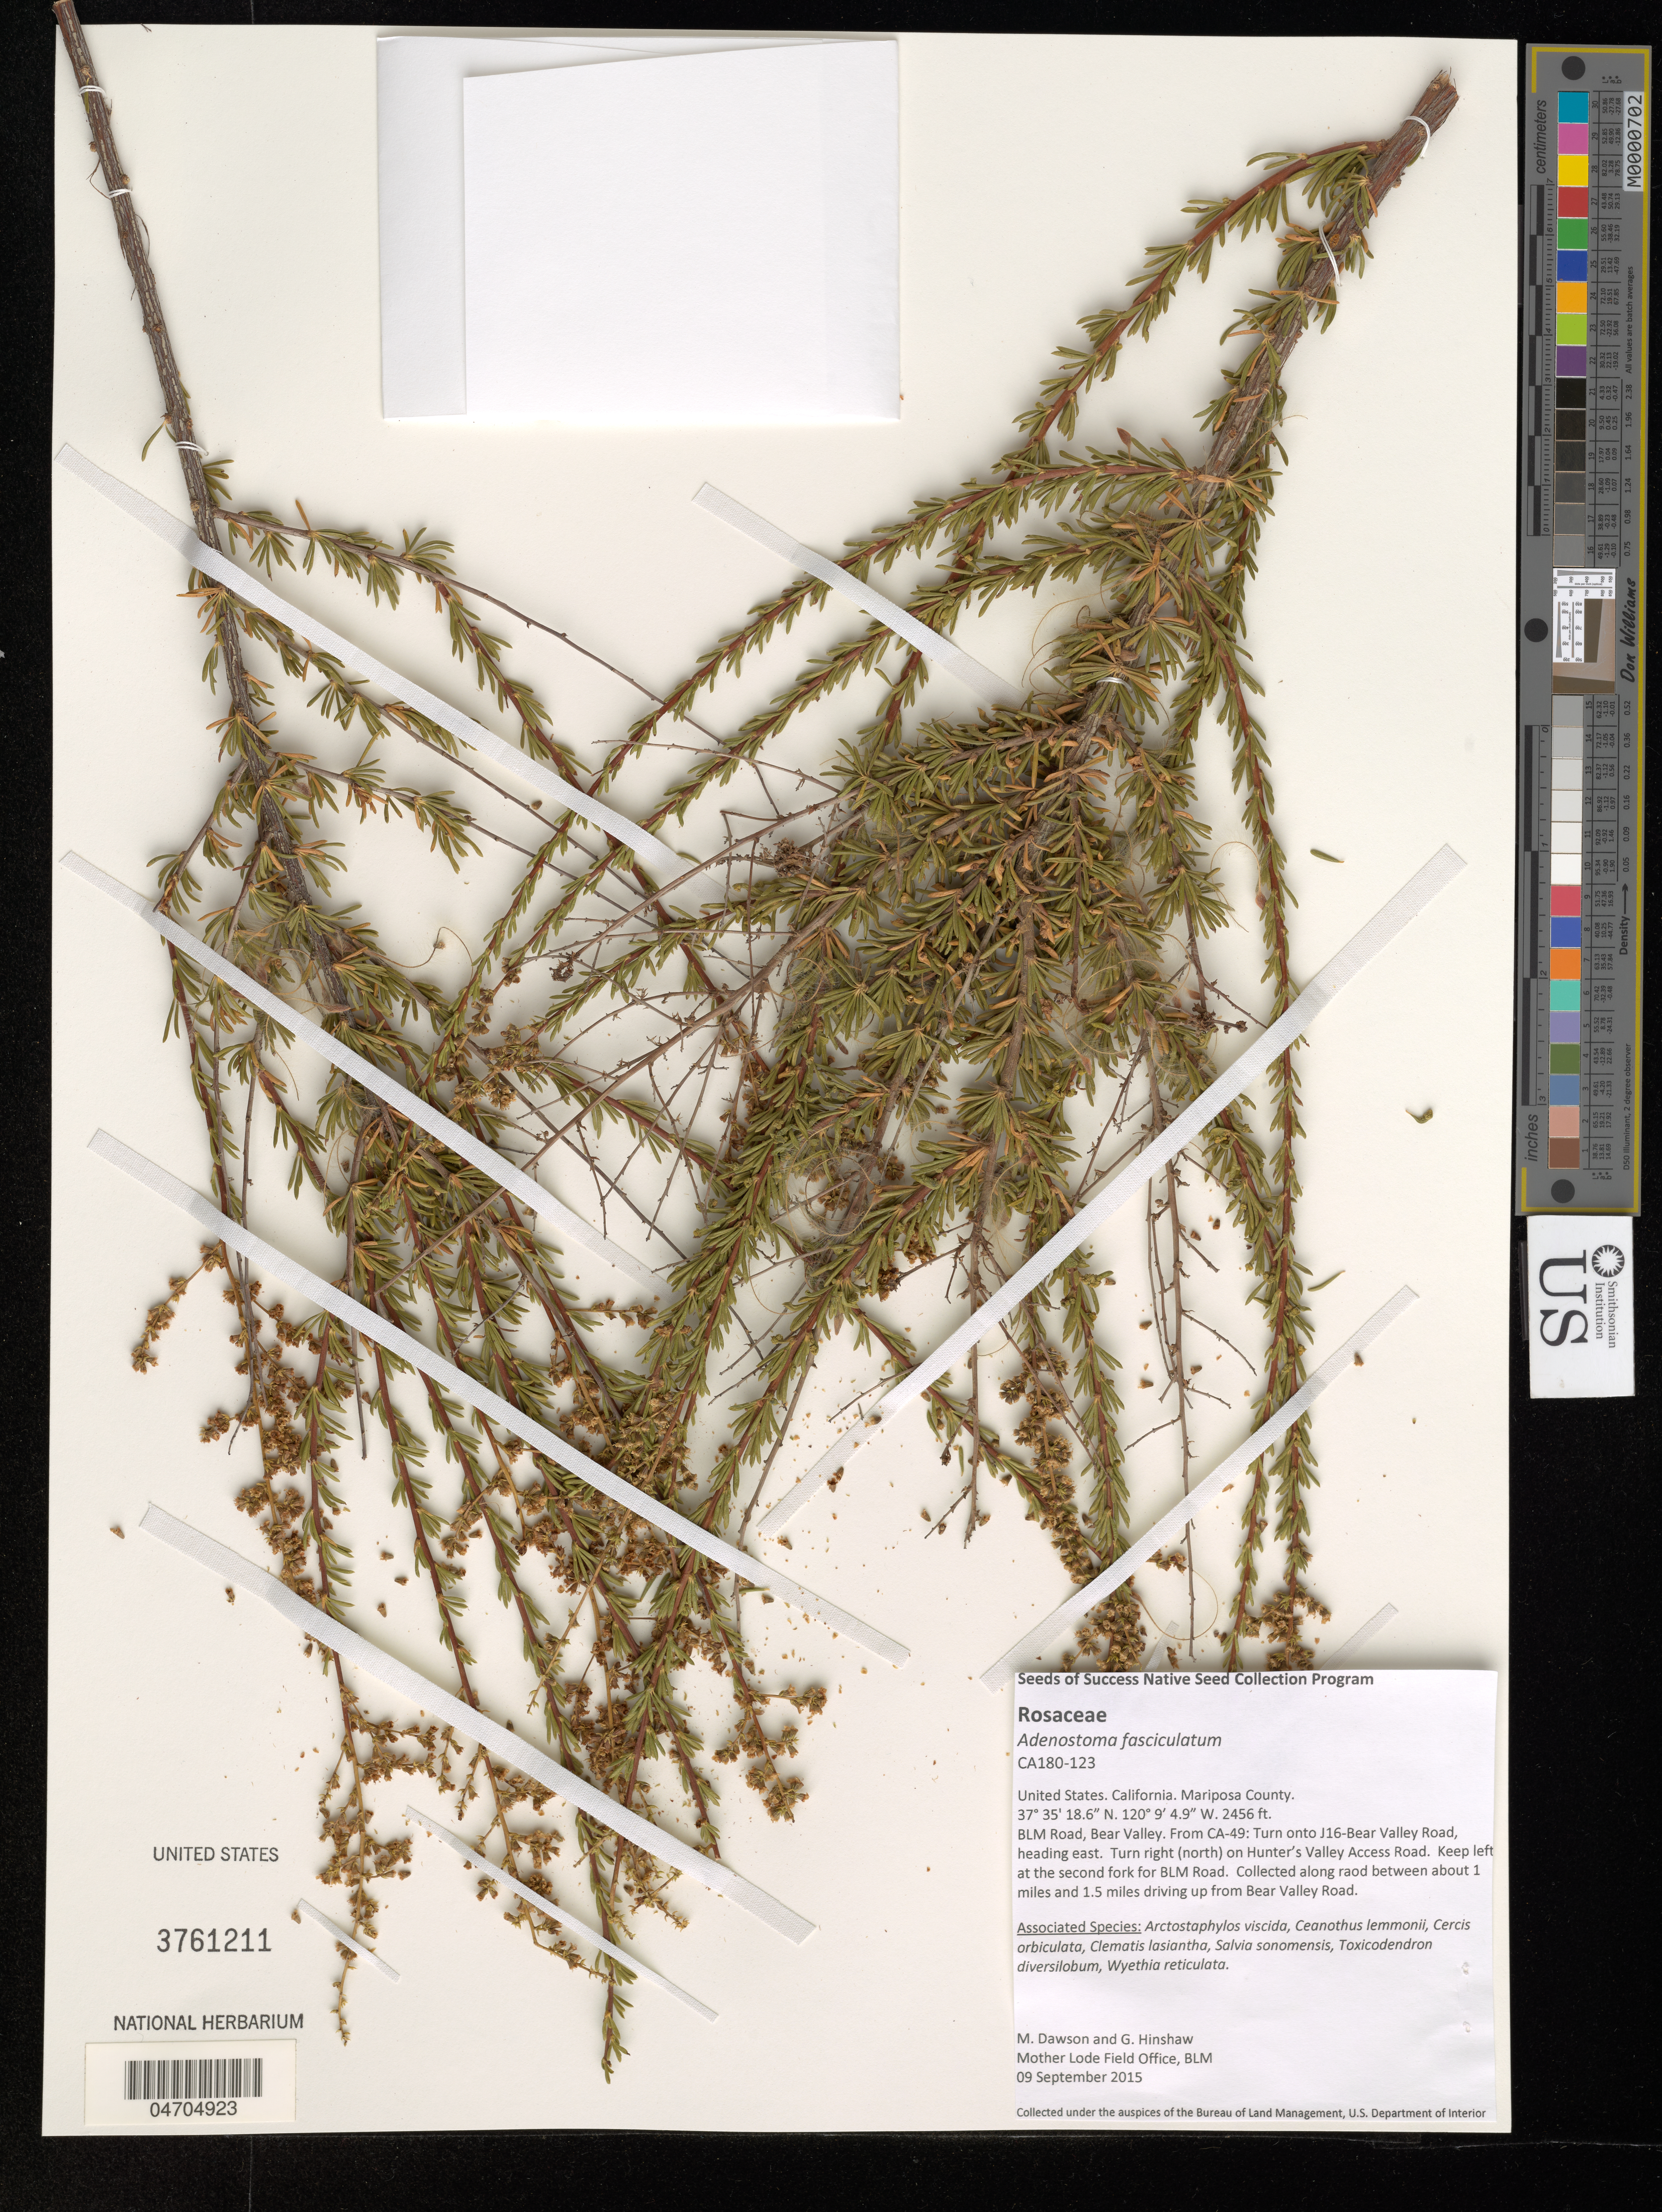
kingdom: Plantae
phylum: Tracheophyta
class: Magnoliopsida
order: Rosales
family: Rosaceae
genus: Adenostoma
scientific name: Adenostoma fasciculatum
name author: Hook. & Arn.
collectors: M. Dawson & G. Hinshaw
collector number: CA180-123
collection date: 2015-09-09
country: United States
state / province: California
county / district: Mariposa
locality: Mariposa County. BLM Road, Bear Valley. From CA-49: Turn onto J16-Bear Valley Road, heading east. Turn right (north) on Hunter's Valley Access Road. Keep left at the second fork for BLM Road. Collected along road between about 1 miles and 1.5 miles driving up from Bear Valley Road.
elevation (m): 749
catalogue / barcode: US 3761211